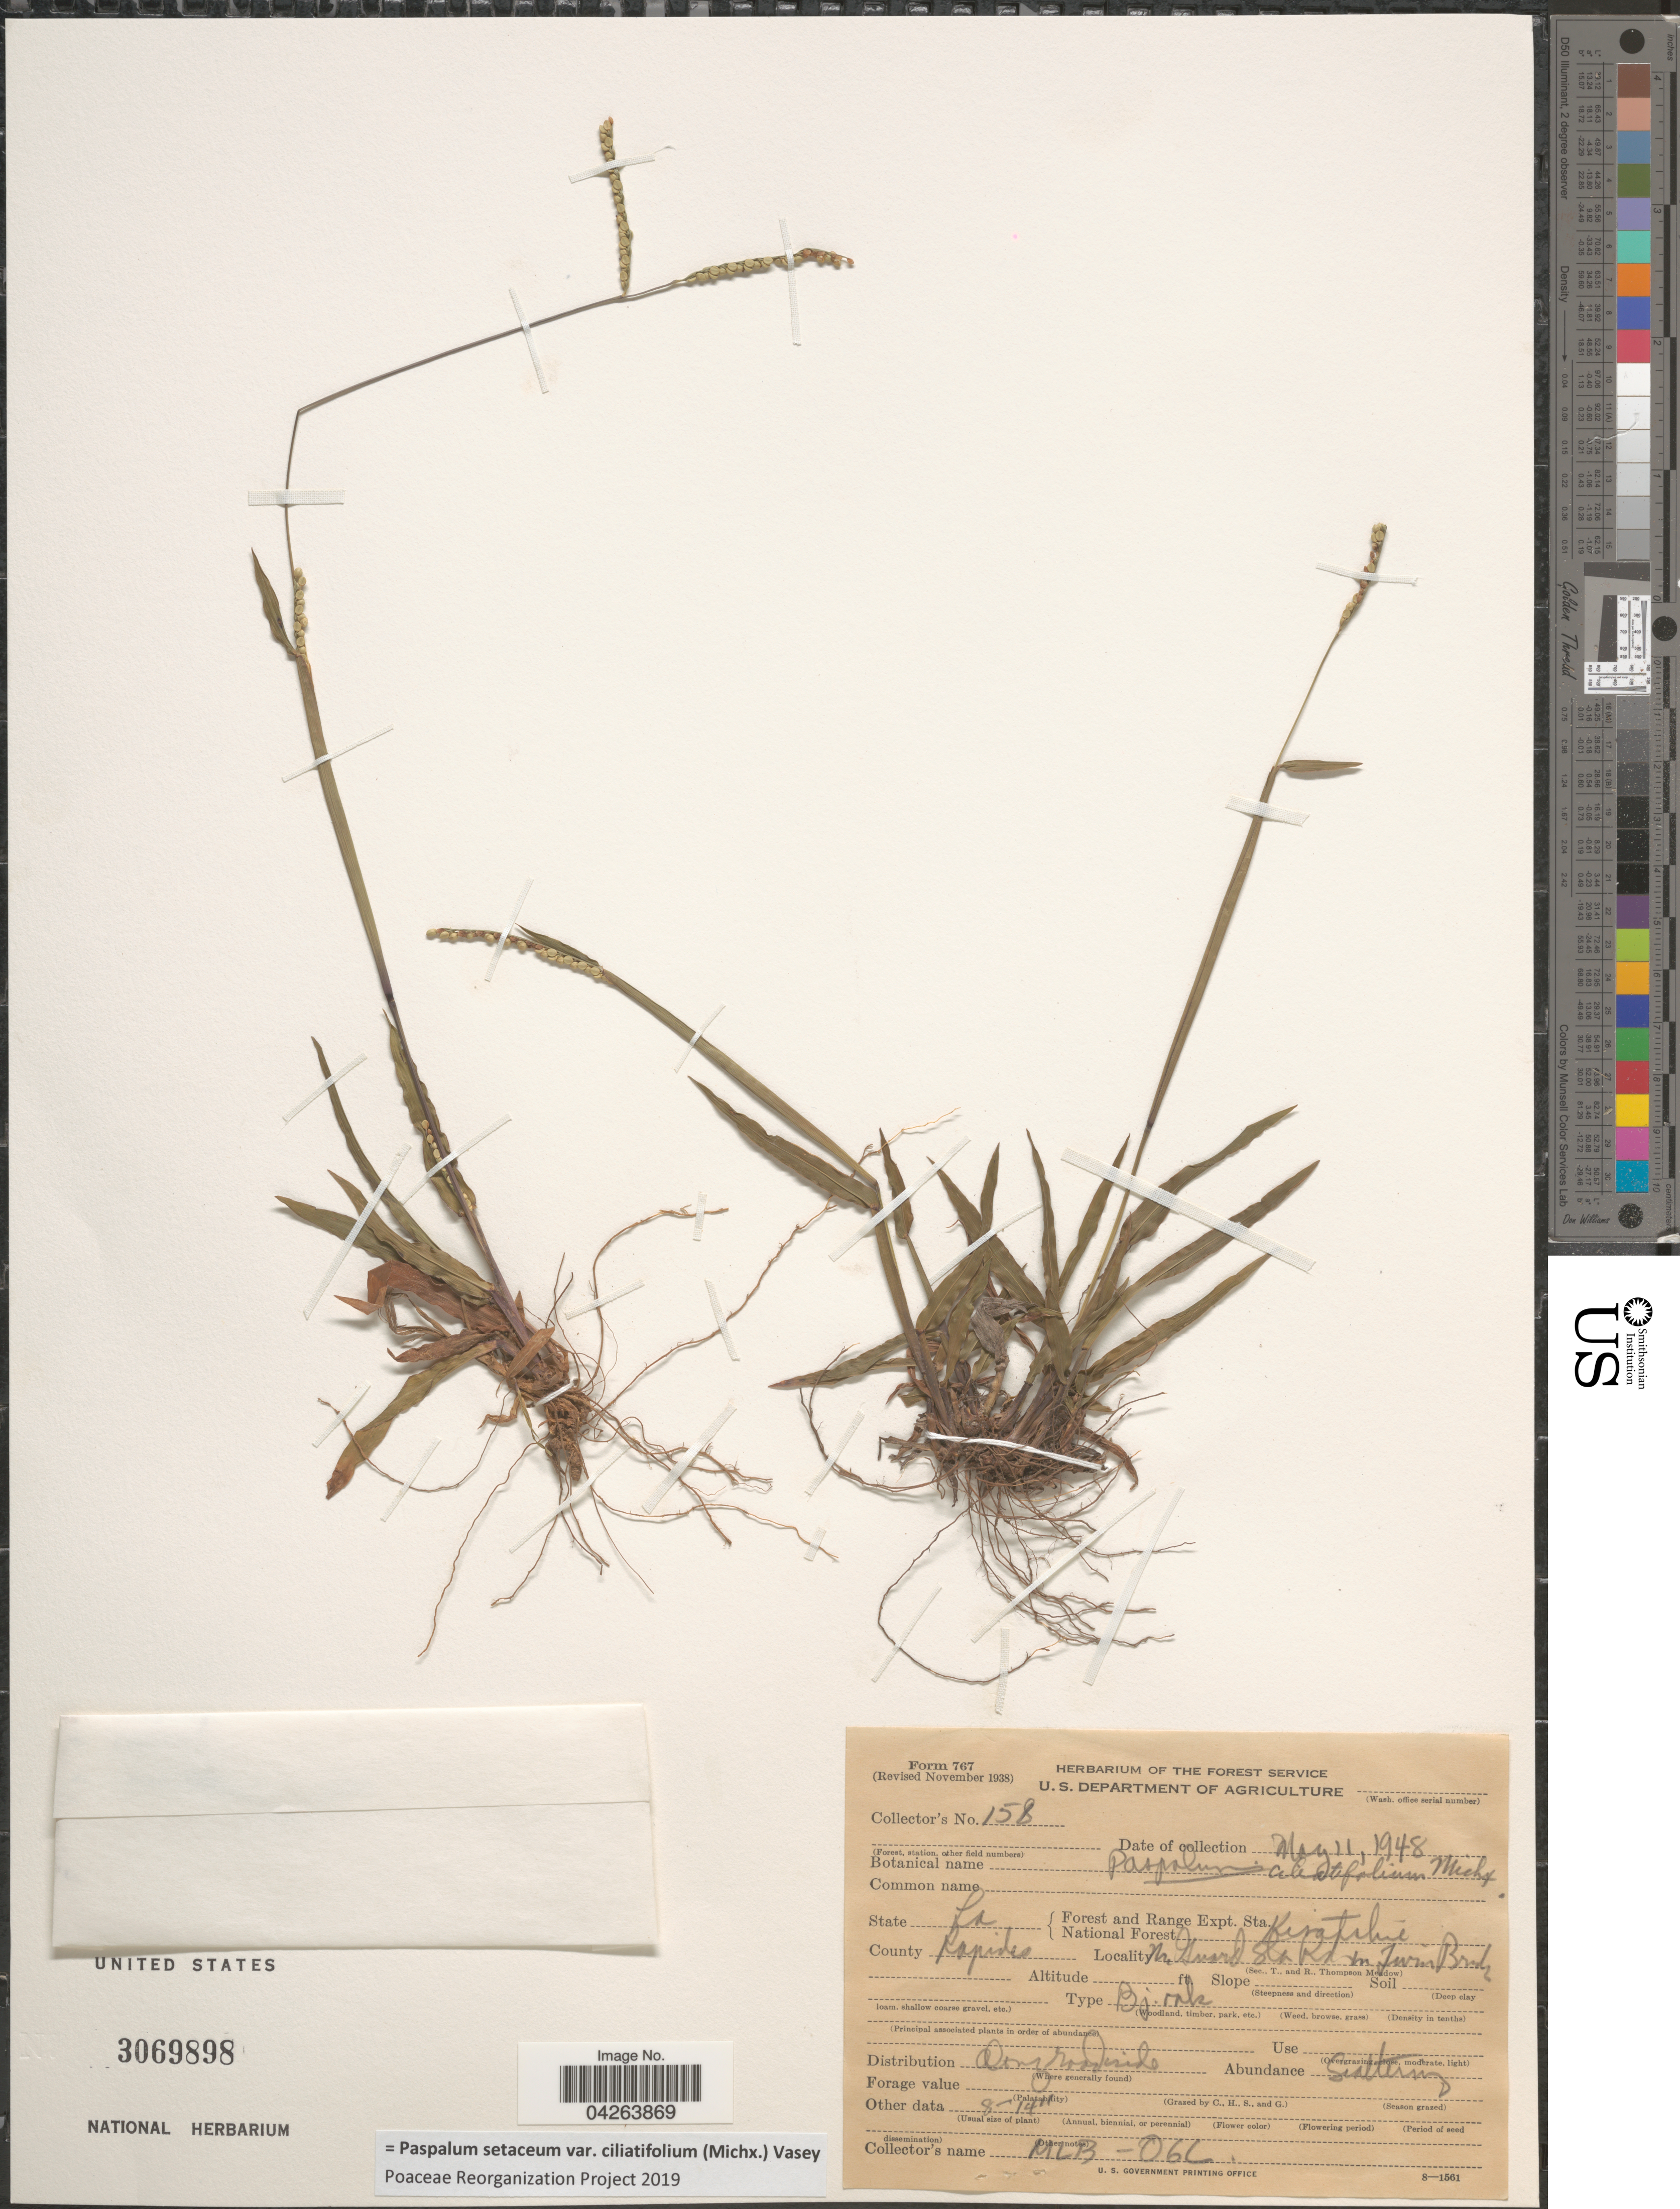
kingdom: Plantae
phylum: Tracheophyta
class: Liliopsida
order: Poales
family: Poaceae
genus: Paspalum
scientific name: Paspalum setaceum var. ciliatifolium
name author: (Michx.) Vasey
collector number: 158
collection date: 1948-05-11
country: United States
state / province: Louisiana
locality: Forest and Range Expt. Sta. National Forest Kisatchie. County Rapides. Nr Guard Sta Ra Twin Border.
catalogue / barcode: US 3069898